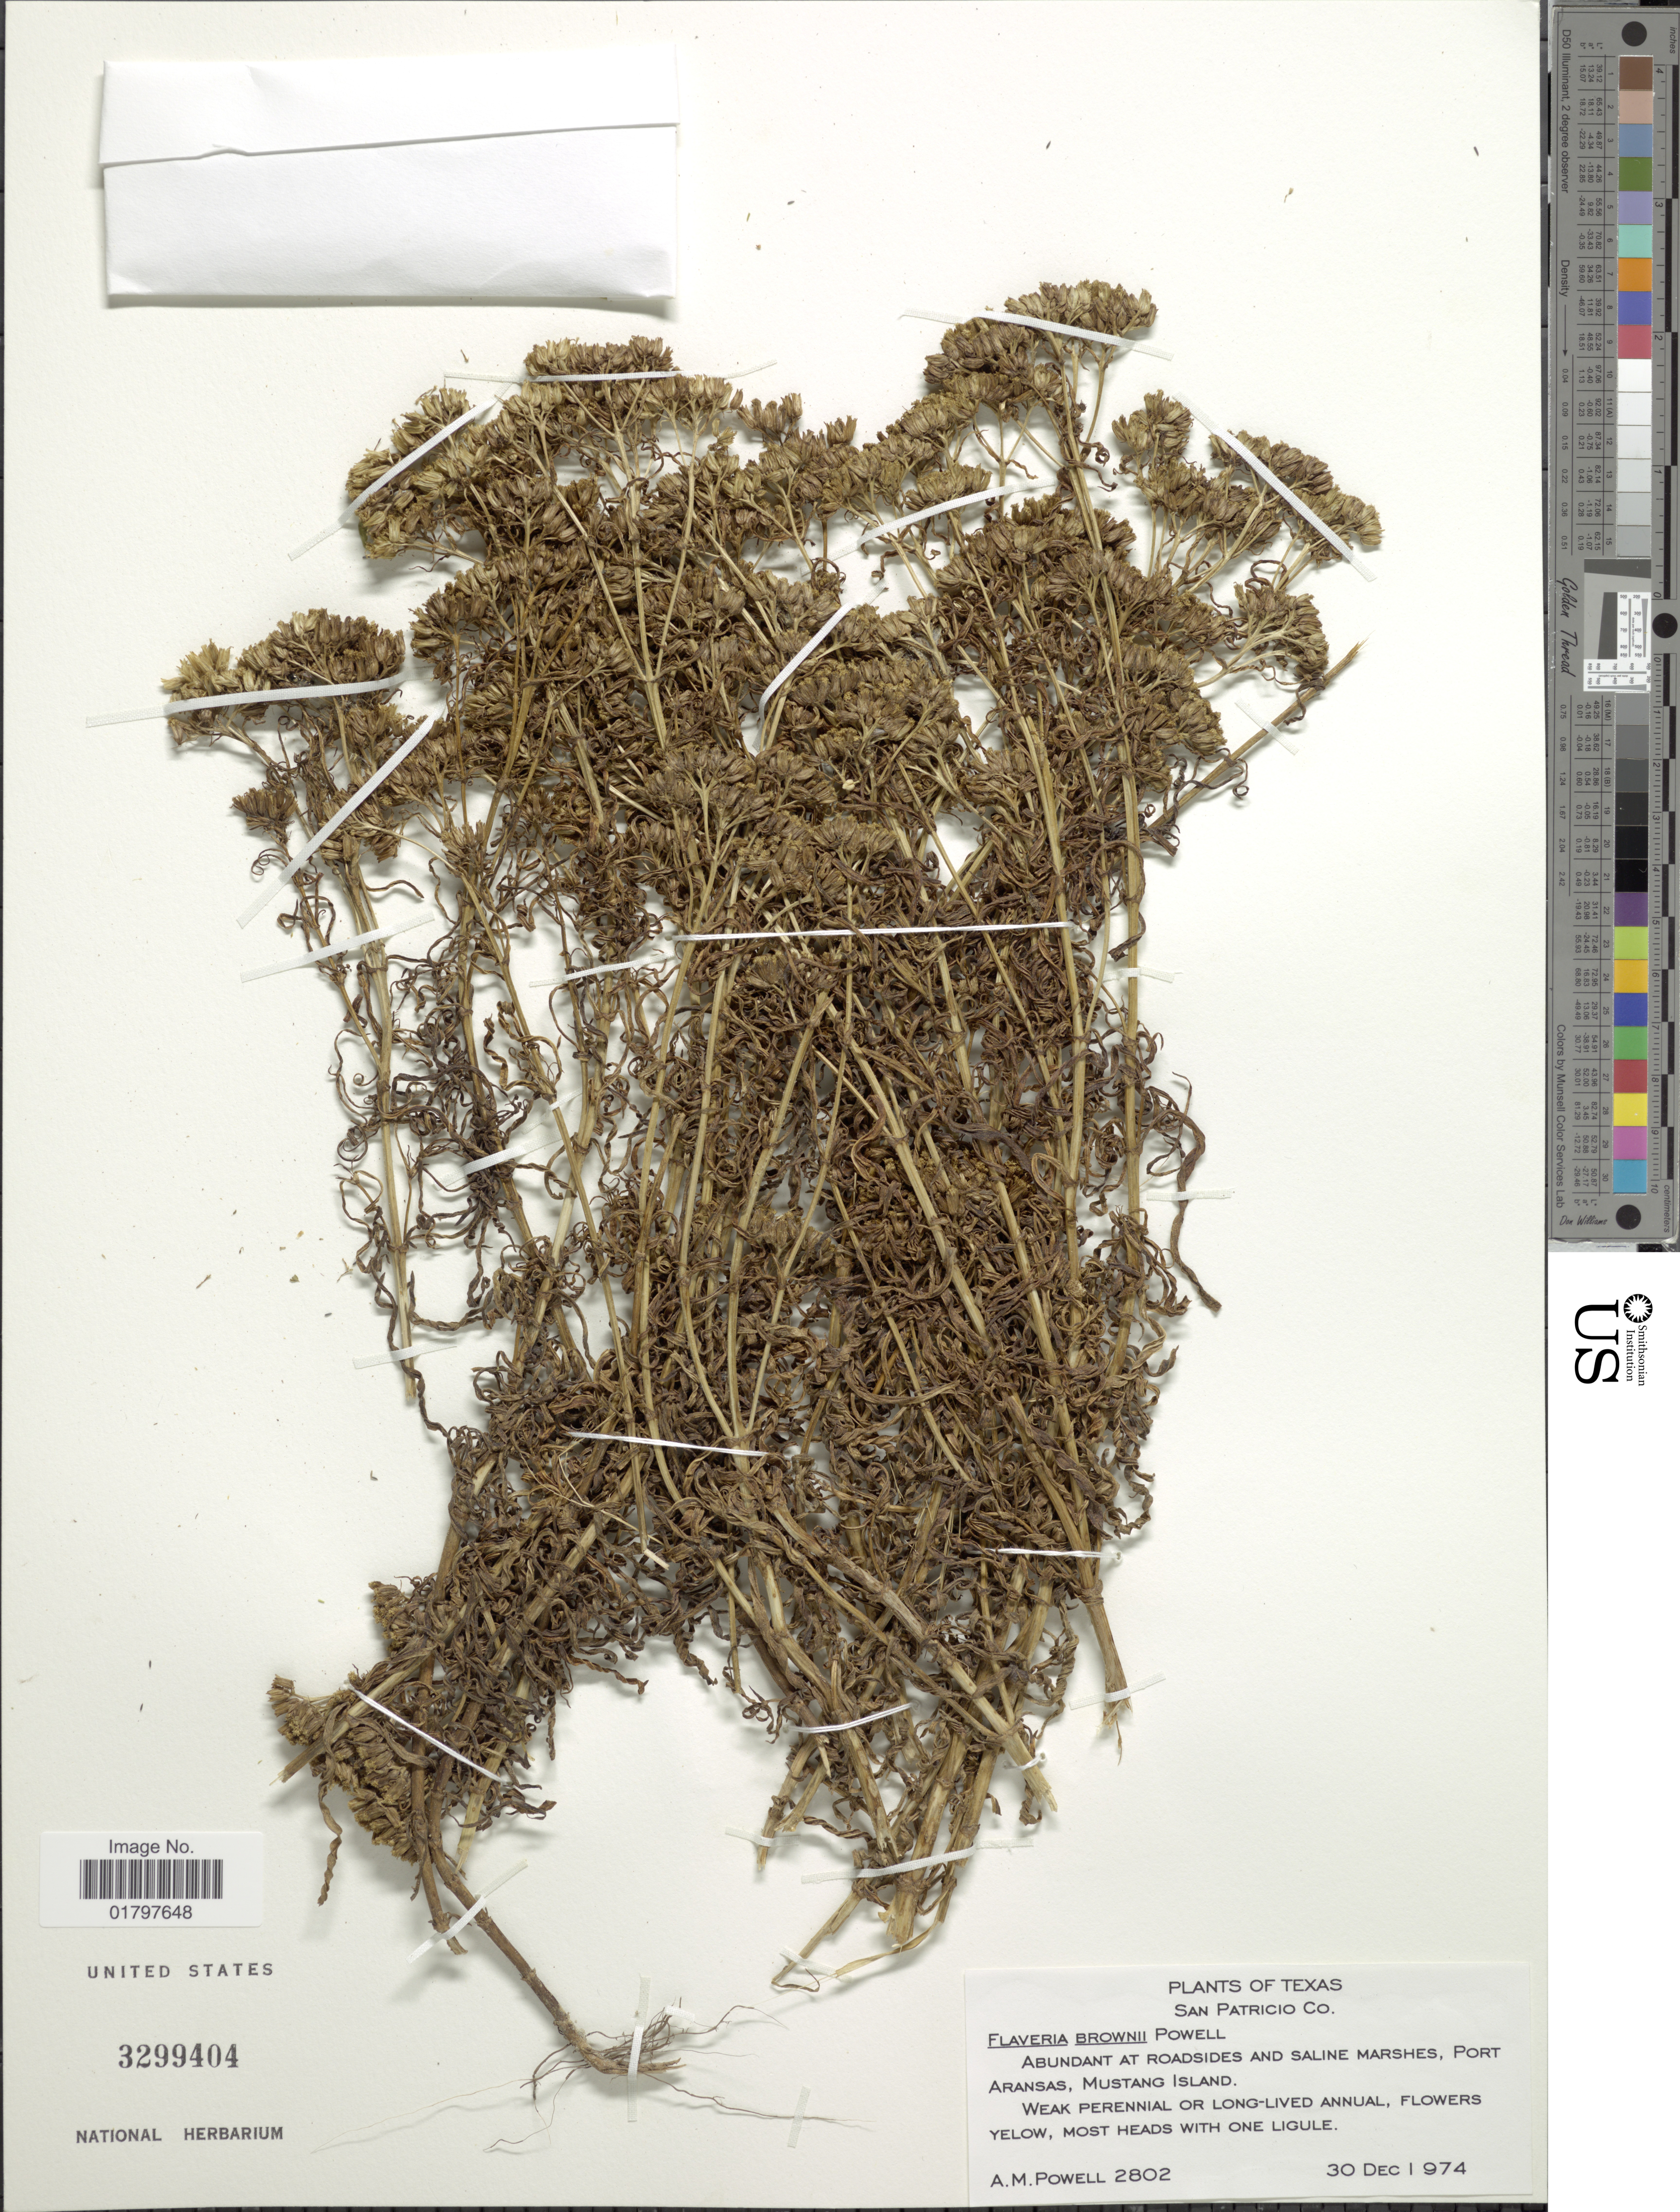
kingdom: Plantae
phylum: Tracheophyta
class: Magnoliopsida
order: Asterales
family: Asteraceae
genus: Flaveria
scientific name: Flaveria anomala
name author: B.L. Rob.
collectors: A. M. Powell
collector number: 2802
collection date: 1974-12-30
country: United States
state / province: Texas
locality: San Patricio Co. Abundant at Roadsides and Saline Marshes, Port Aransas, Mustang Island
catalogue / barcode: US 3299404